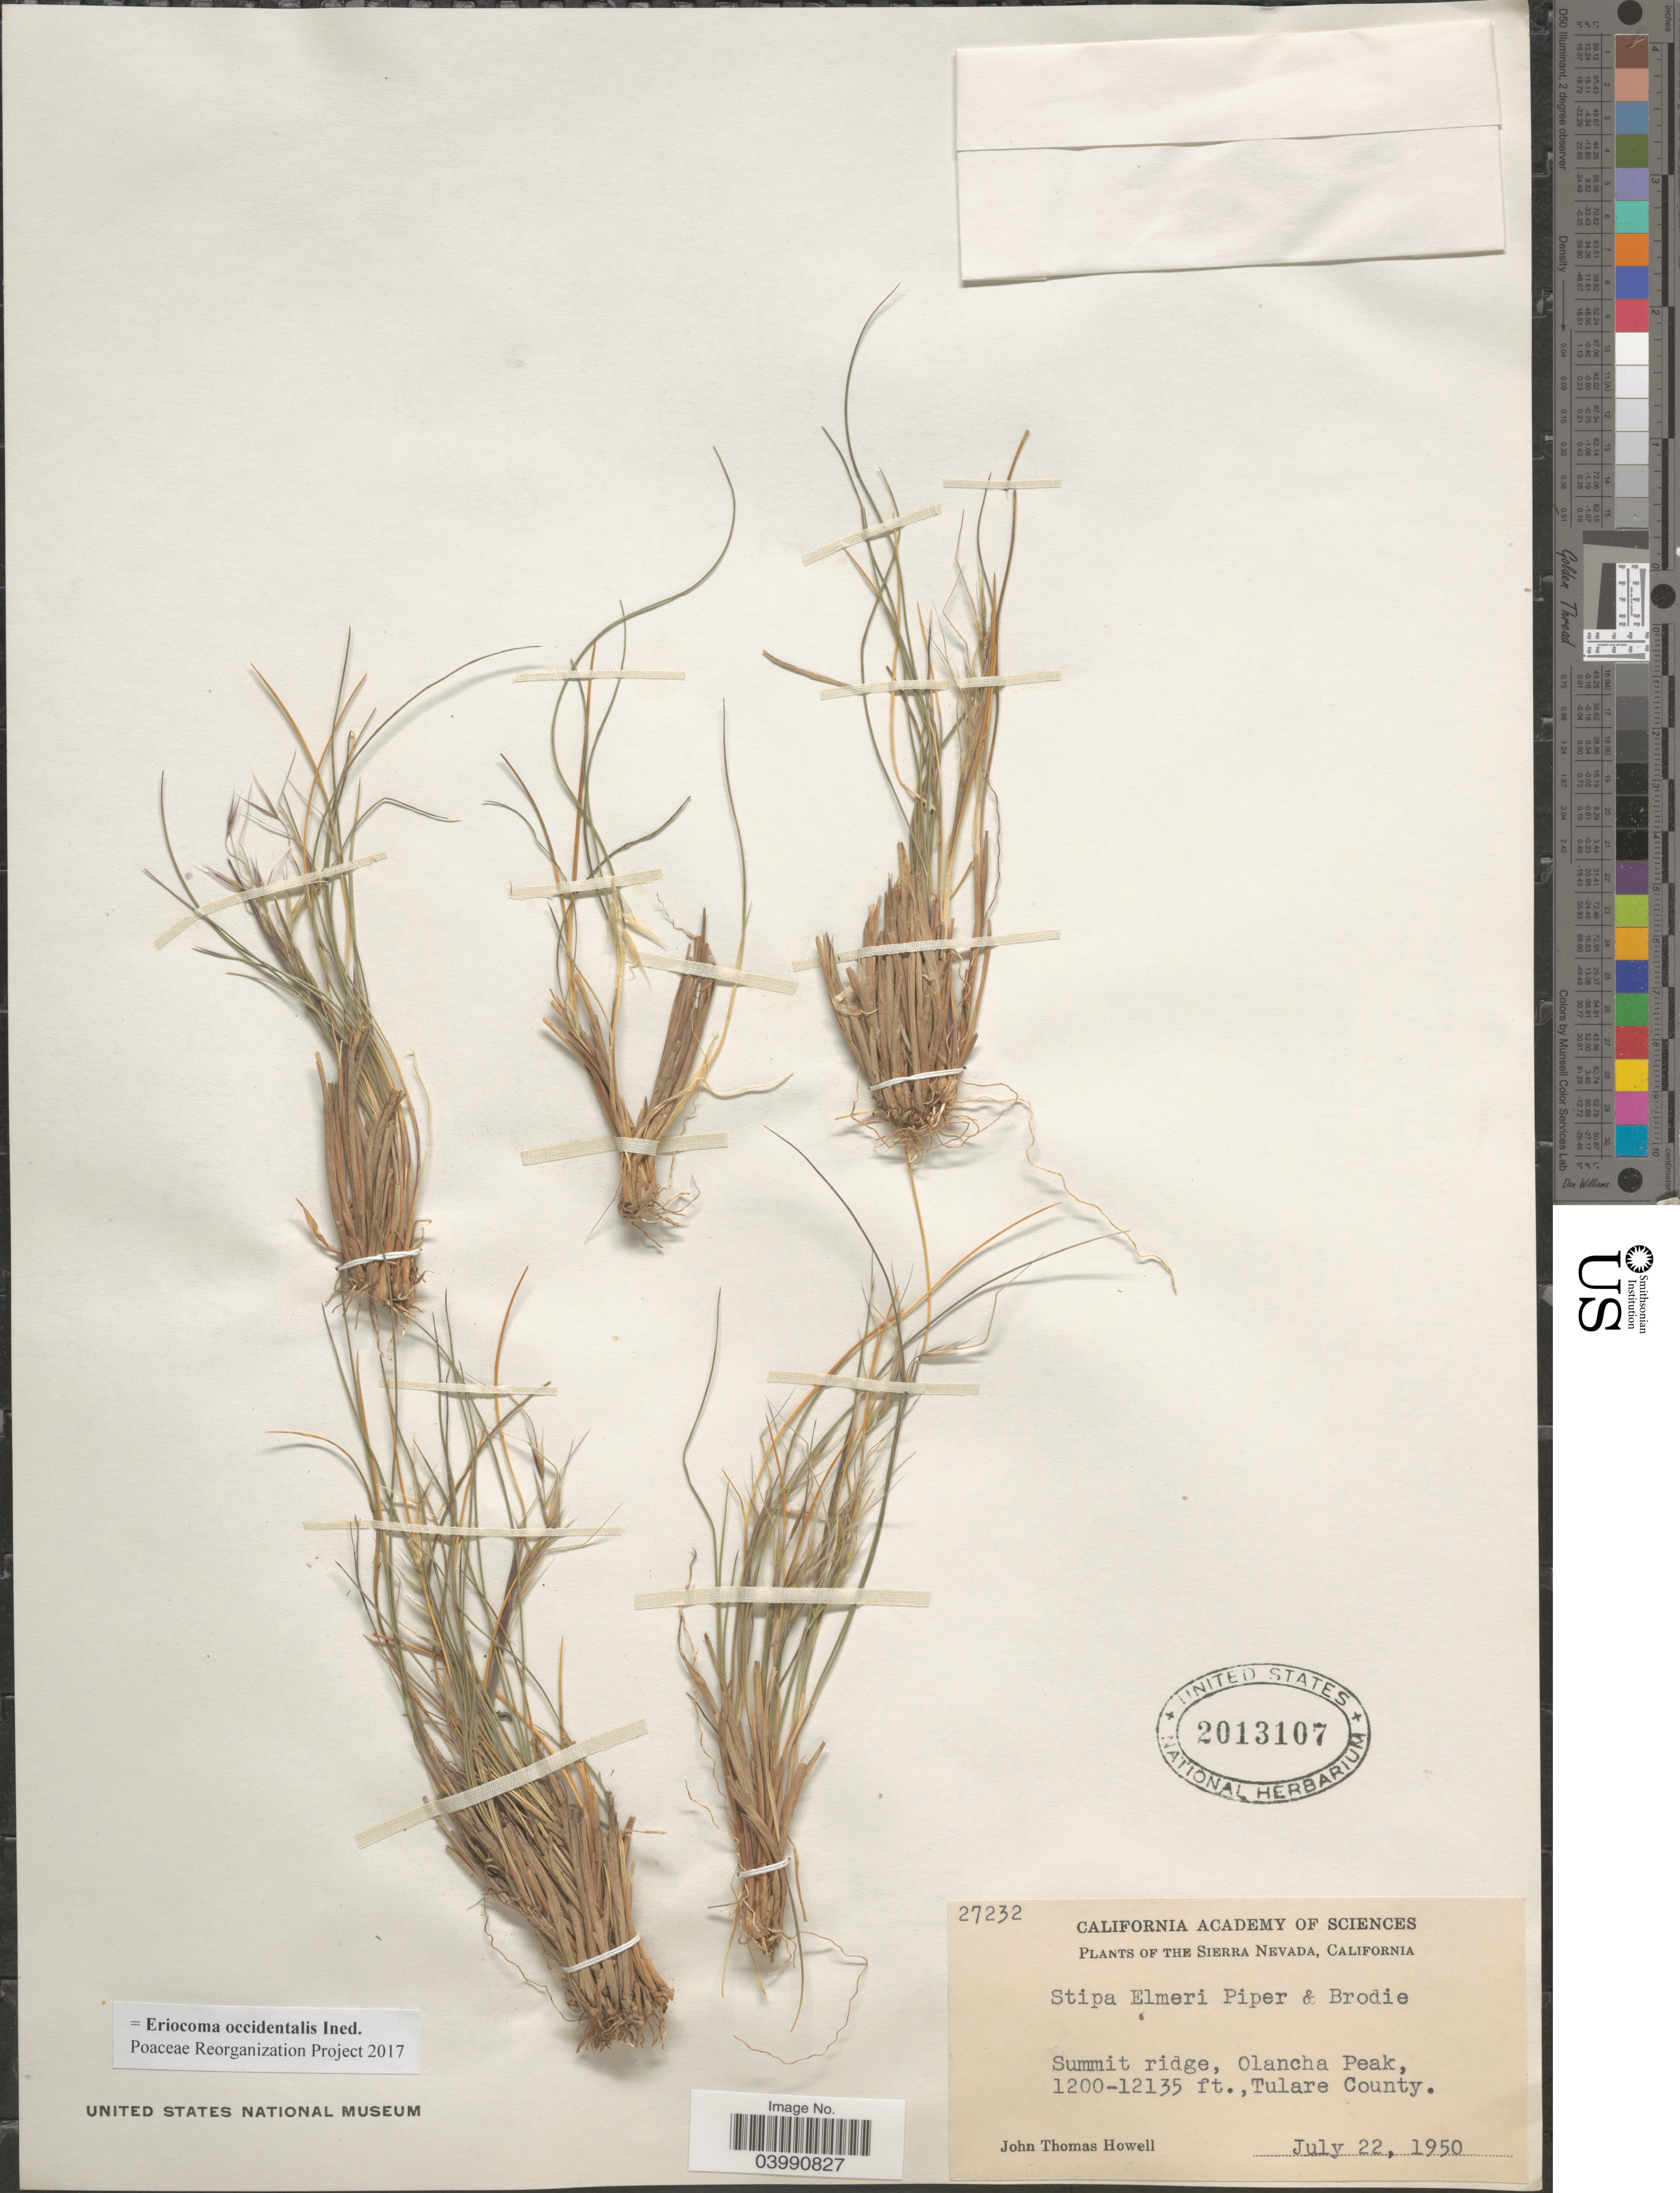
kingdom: Plantae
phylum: Tracheophyta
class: Liliopsida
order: Poales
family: Poaceae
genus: Eriocoma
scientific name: Eriocoma occidentalis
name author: (Thurb. ex S. Watson) Romasch.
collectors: J. T. Howell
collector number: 27232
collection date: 1950-07-22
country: United States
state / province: California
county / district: Tulare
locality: The Sierra Nevada. Summit ridge, Olancha Peak, Tulare County.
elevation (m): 366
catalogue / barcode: US 2013107